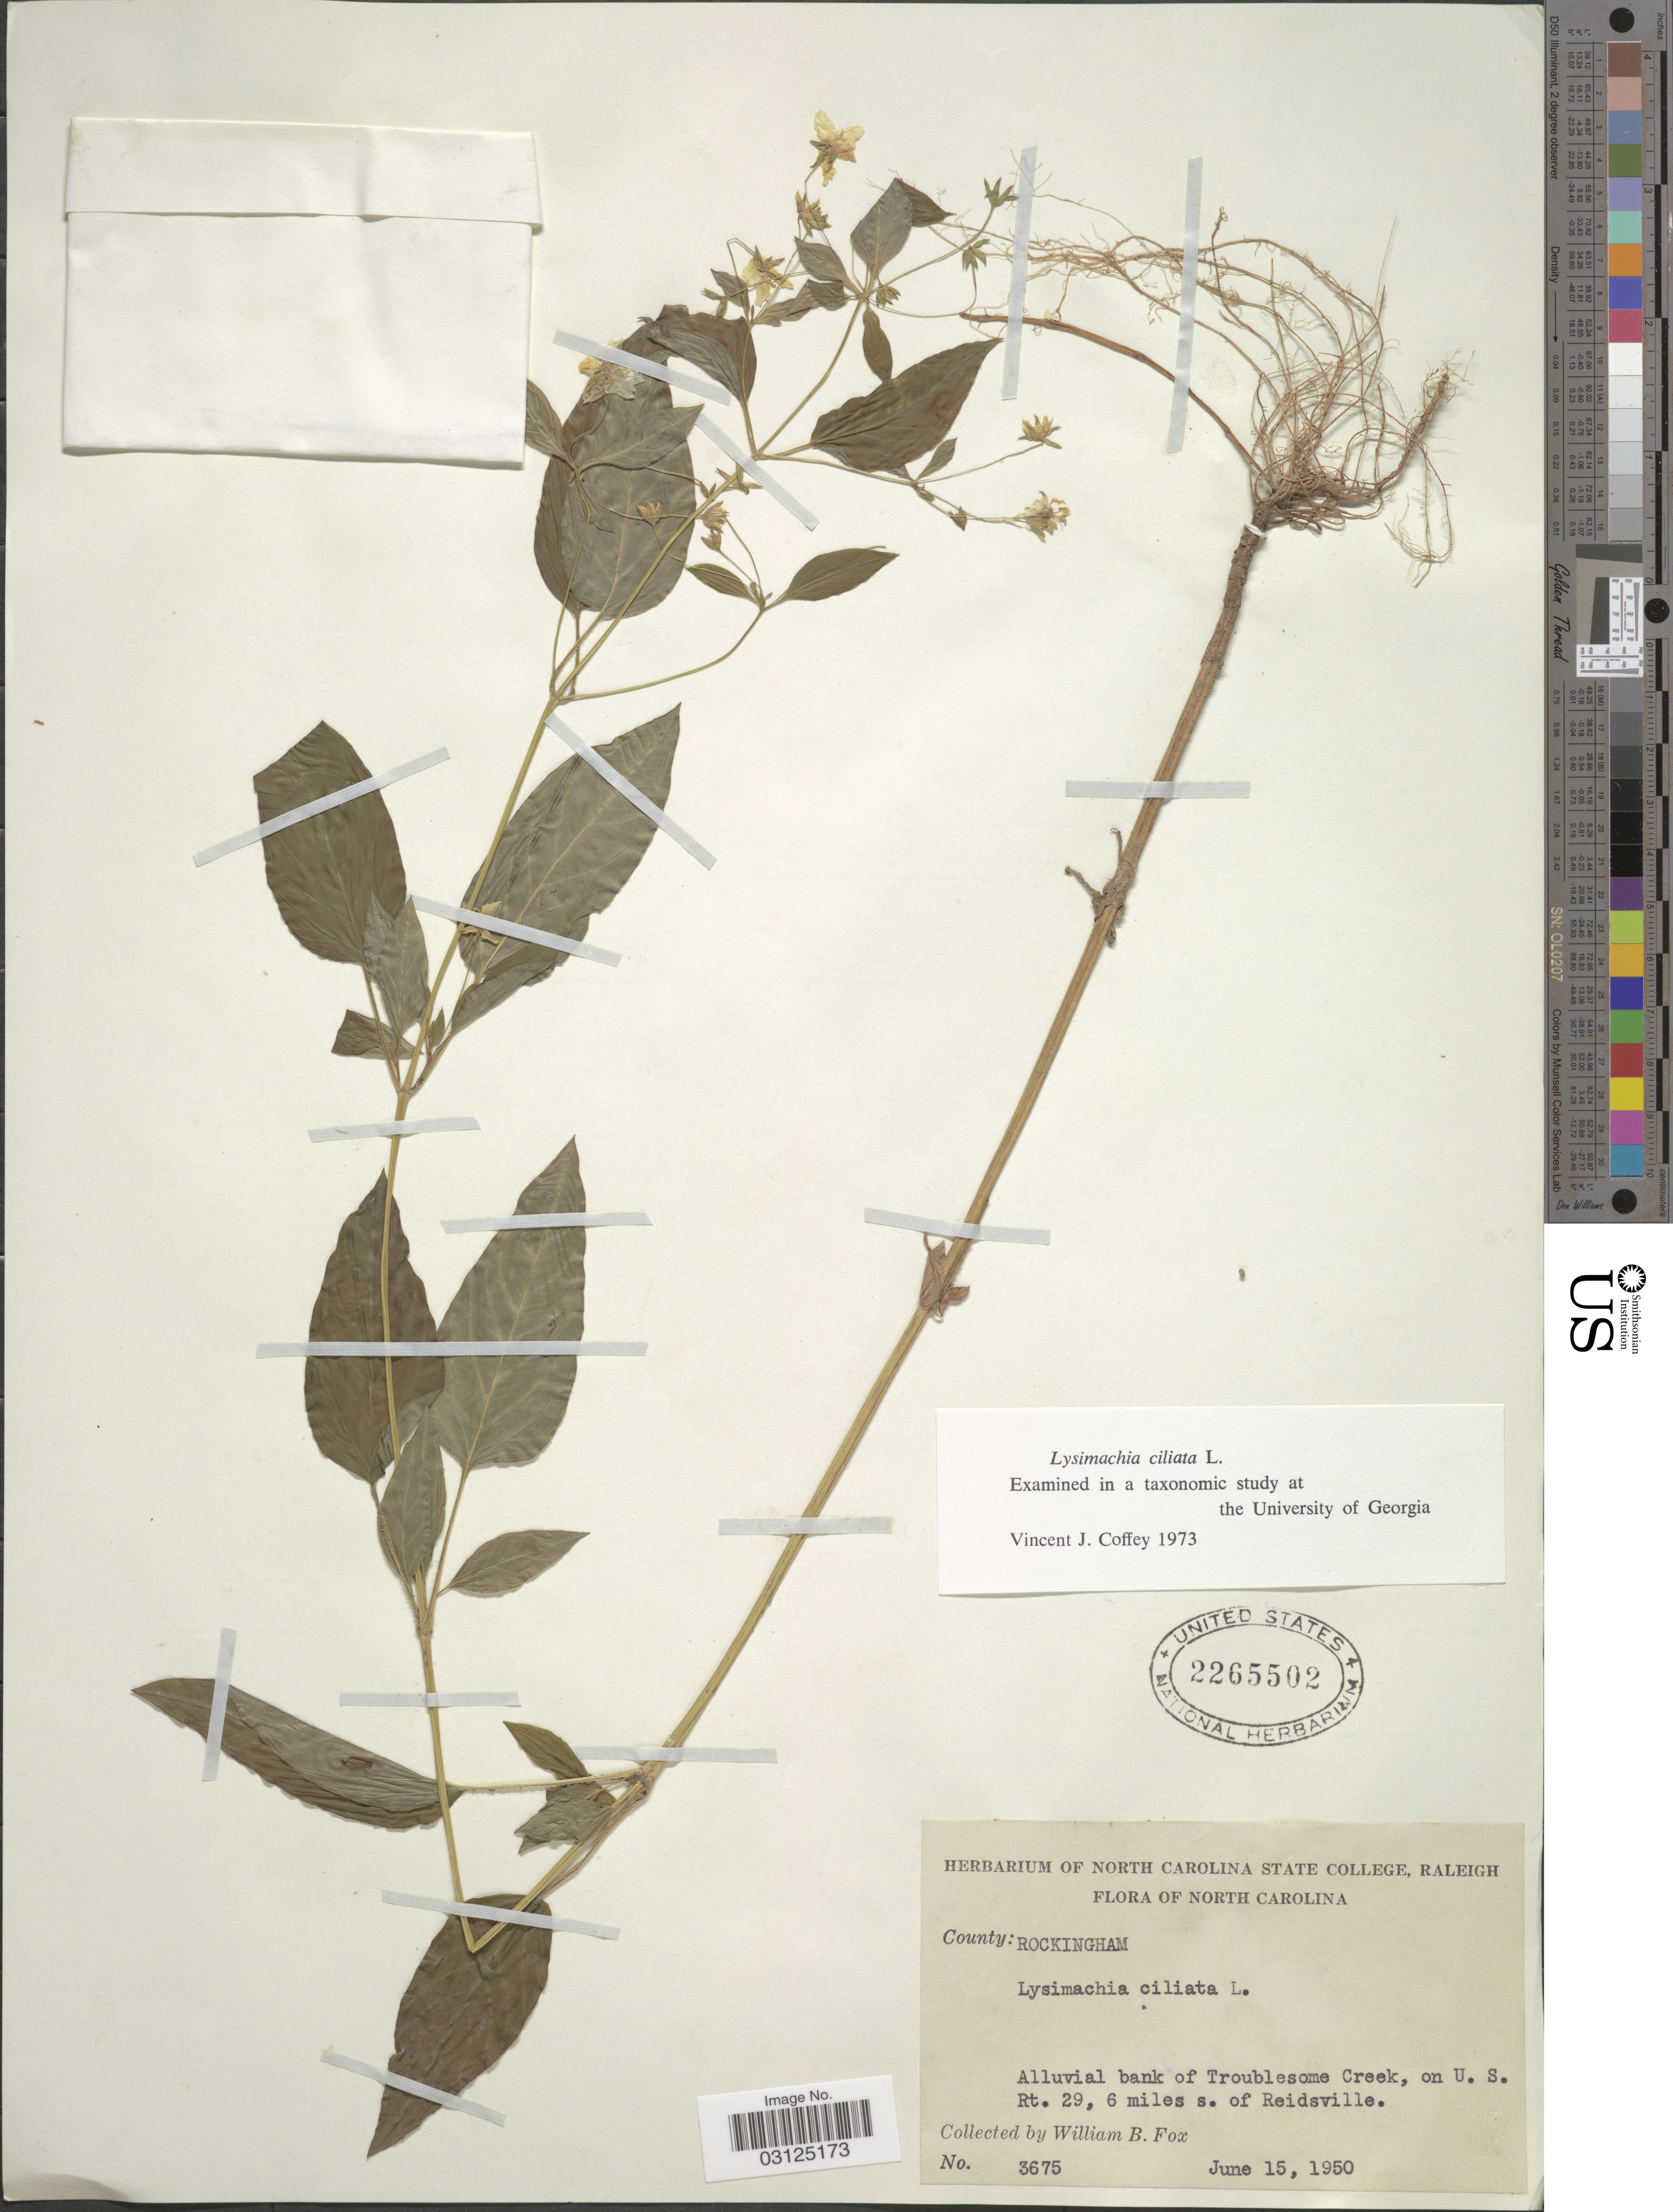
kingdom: Plantae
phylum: Tracheophyta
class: Magnoliopsida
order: Ericales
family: Primulaceae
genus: Lysimachia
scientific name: Lysimachia ciliata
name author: L.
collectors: W. B. Fox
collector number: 3675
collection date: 1950-06-15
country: United States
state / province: North Carolina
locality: County: Rockingham. Alluvial bank of Troublesome Creek, on U.S. Rt. 29, 6 miles s. of Reidsville.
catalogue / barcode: US 2265502